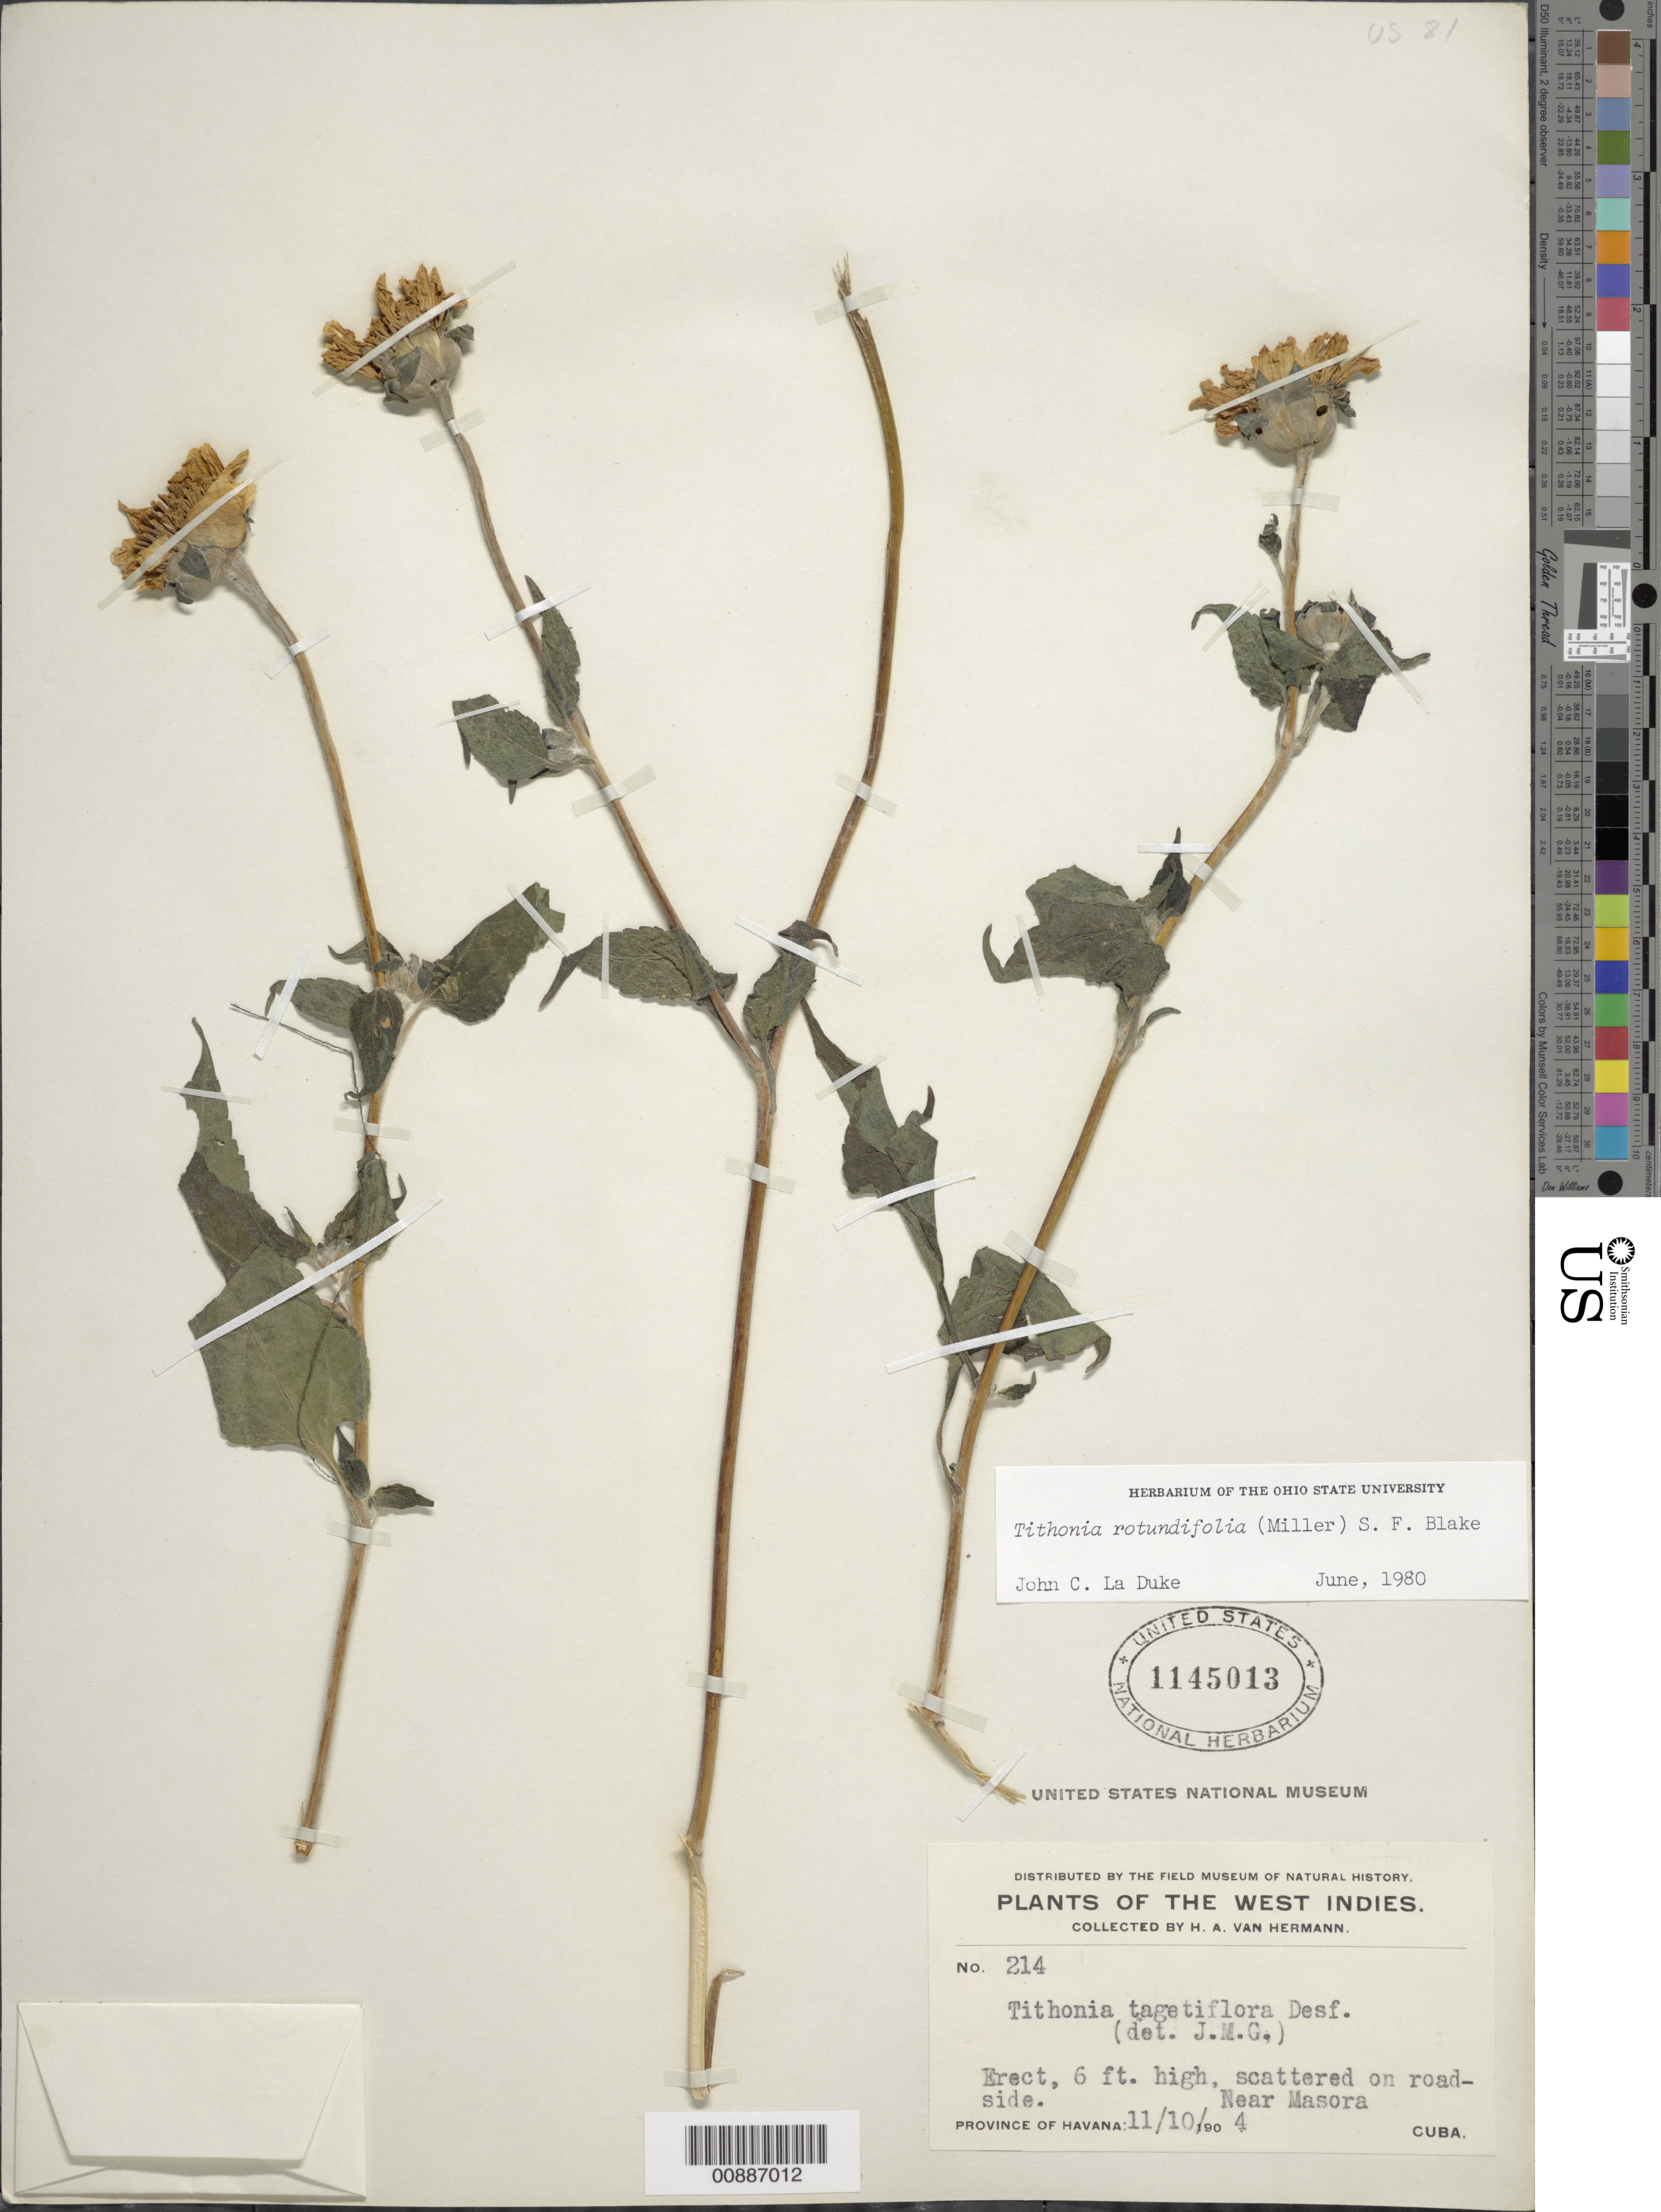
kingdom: Plantae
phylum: Tracheophyta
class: Magnoliopsida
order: Asterales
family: Asteraceae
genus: Tithonia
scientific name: Tithonia rotundifolia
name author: (Mill.) S.F. Blake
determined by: La Duke, J. C.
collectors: H. A. Van Hermann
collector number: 214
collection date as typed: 11 Oct 1904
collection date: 1904-10-11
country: Cuba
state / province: La Habana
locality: Near Masora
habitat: Scattered along road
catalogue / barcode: US 1145013